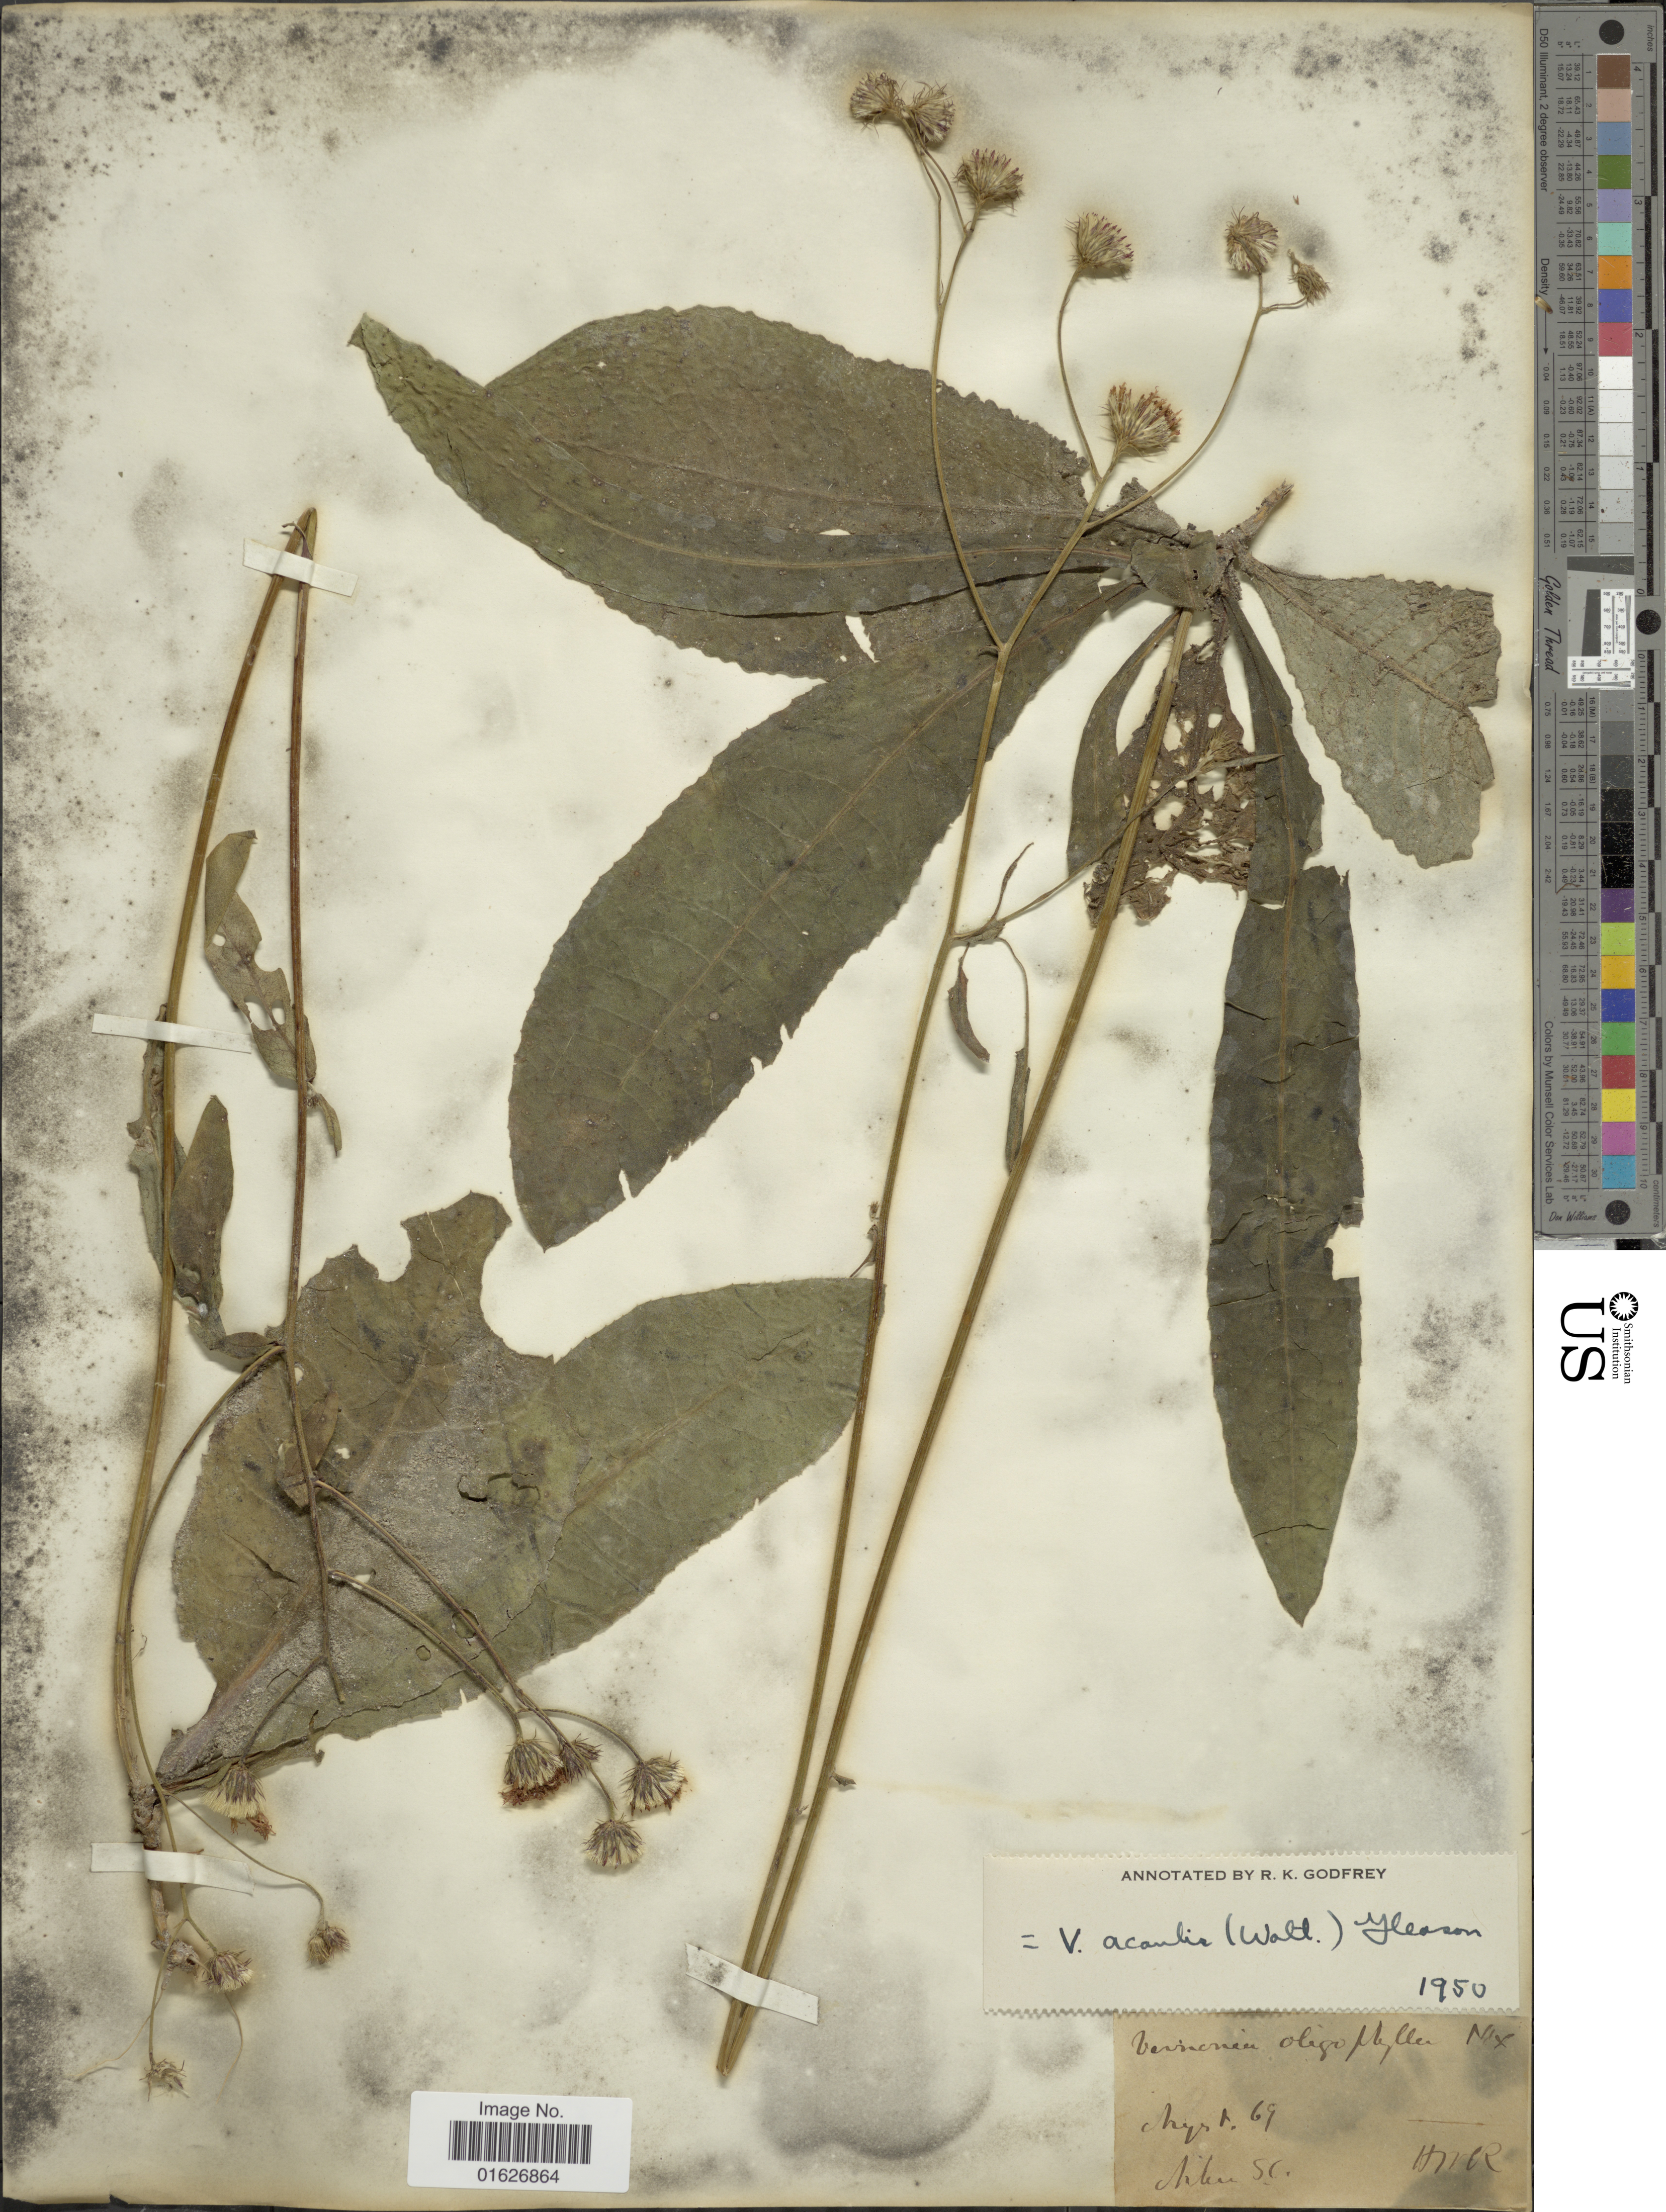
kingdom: Plantae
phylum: Tracheophyta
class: Magnoliopsida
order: Asterales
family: Asteraceae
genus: Vernonia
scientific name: Vernonia acaulis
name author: (Walter) Gleason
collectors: H. R.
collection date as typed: Transcribed d/m/y: /8/69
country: United States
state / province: South Carolina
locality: Aiken